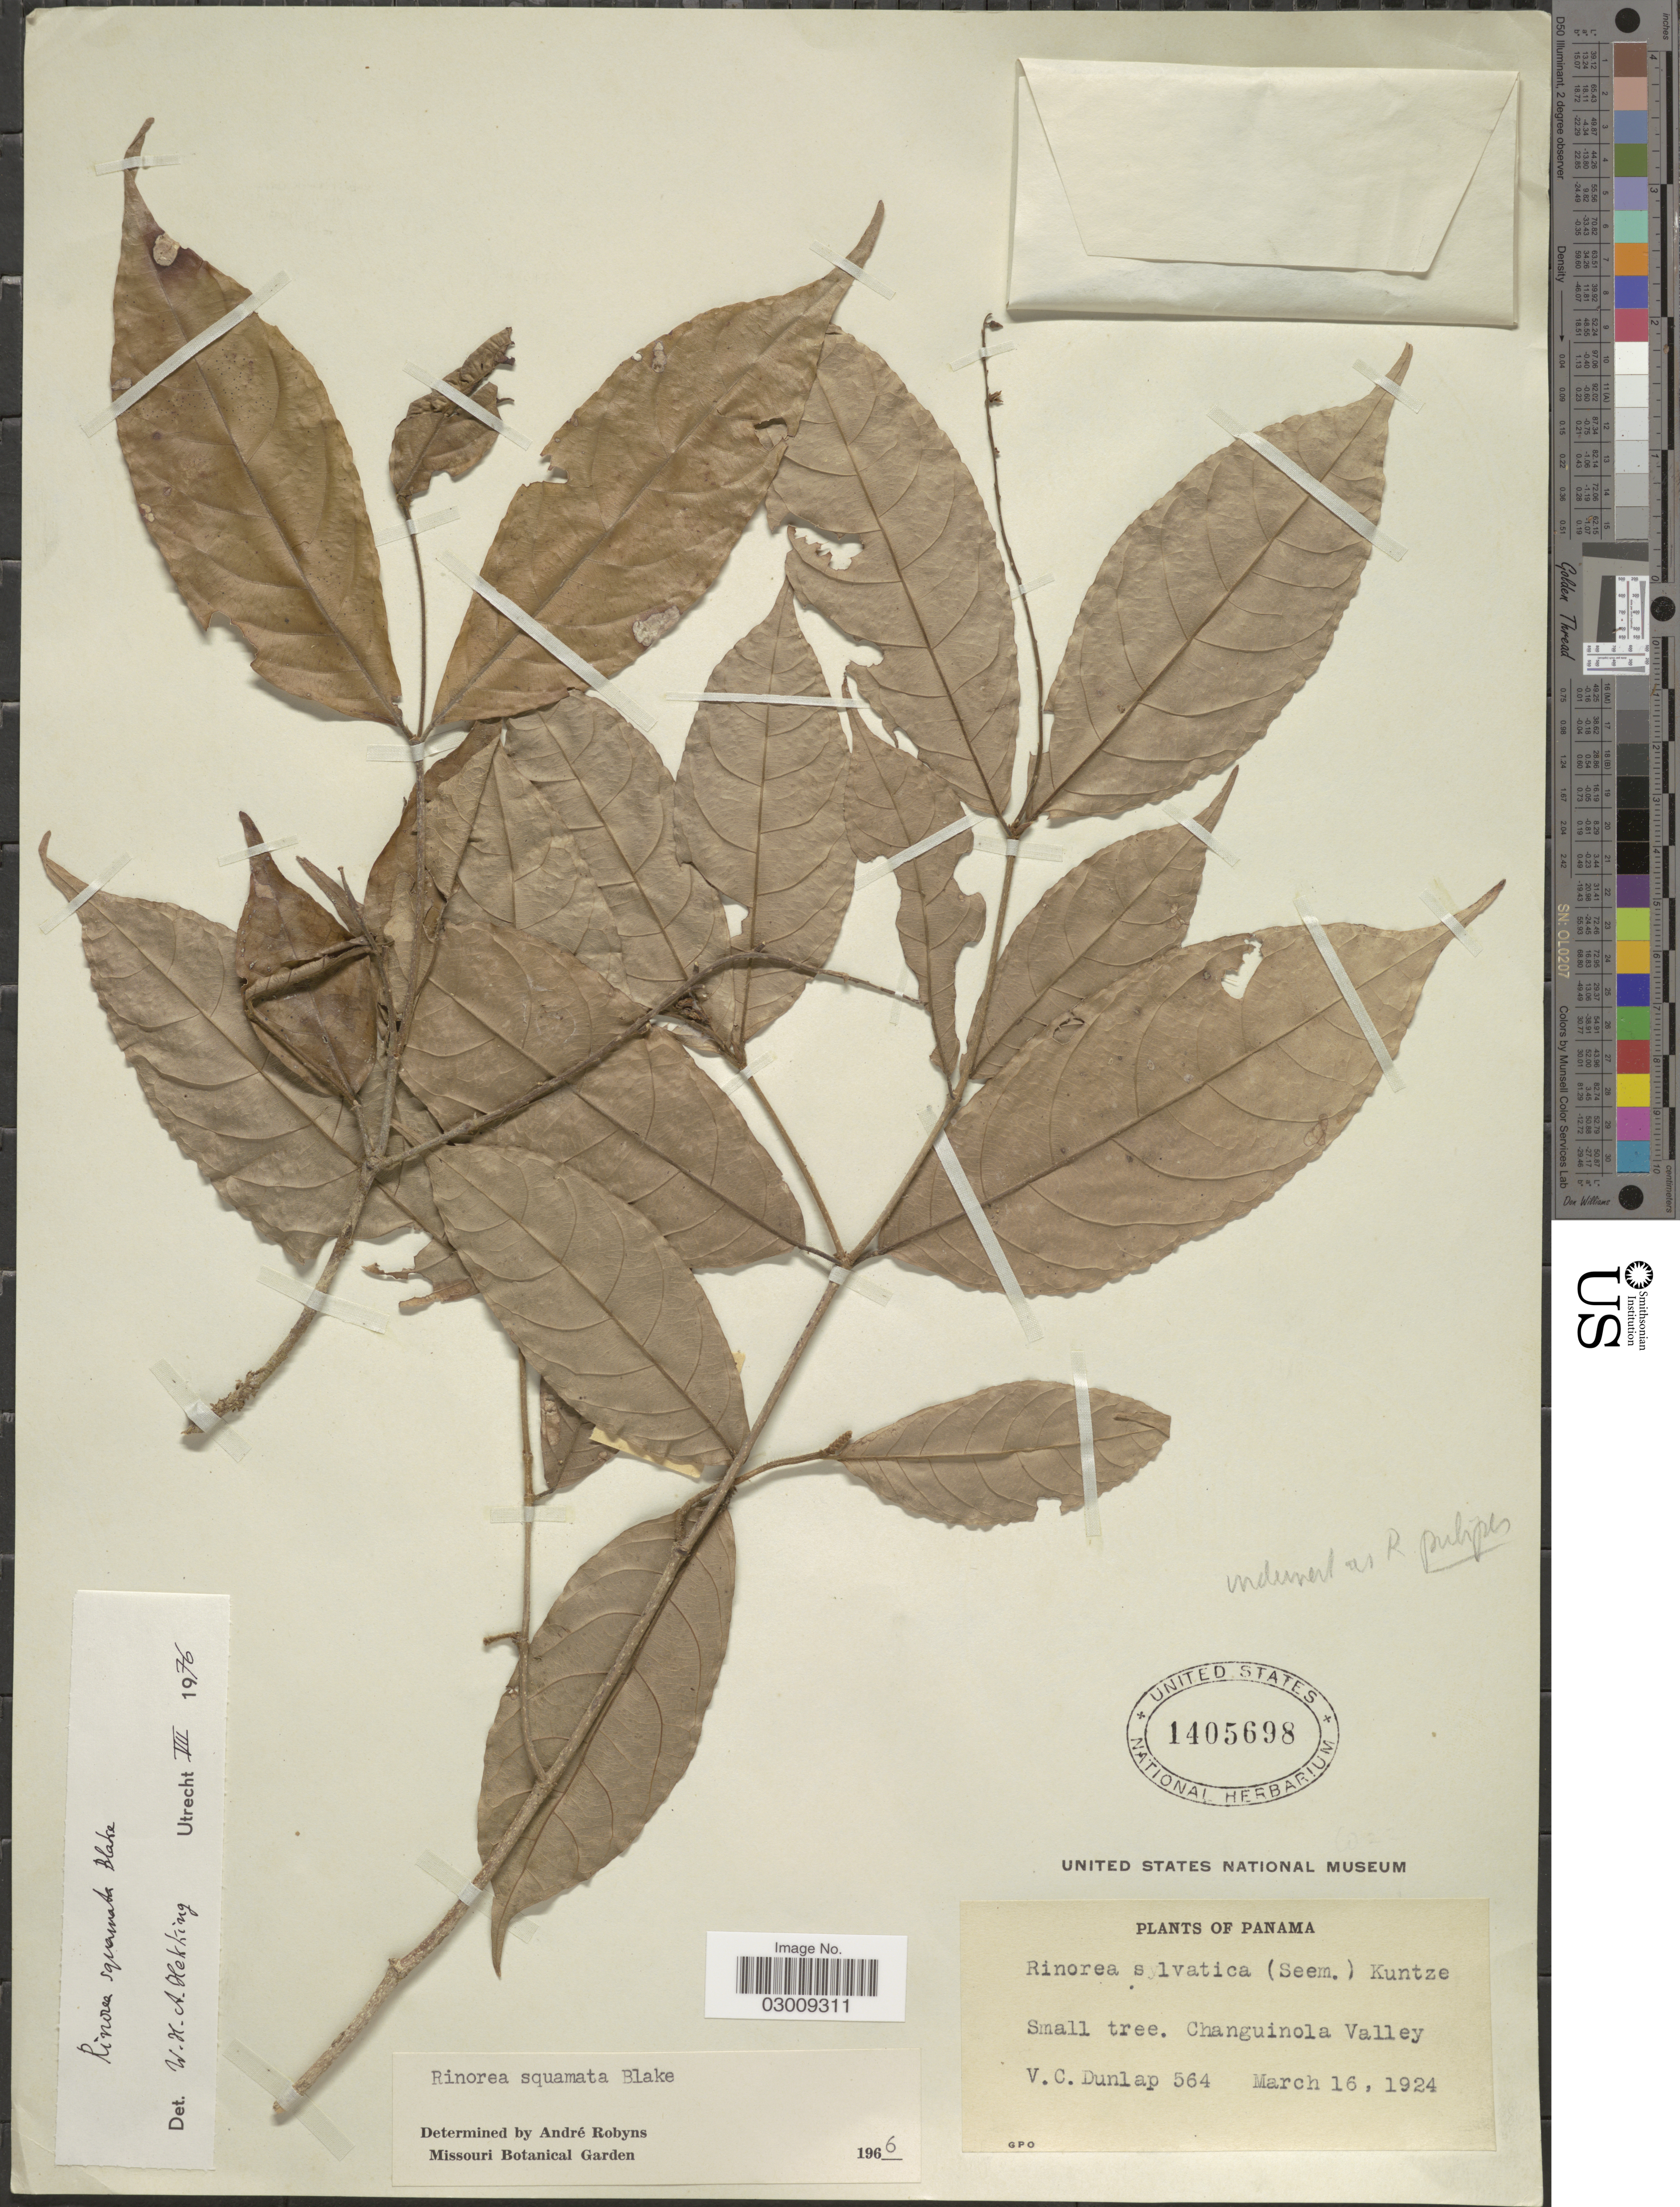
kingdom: Plantae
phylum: Tracheophyta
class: Magnoliopsida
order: Malpighiales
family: Violaceae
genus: Rinorea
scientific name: Rinorea squamata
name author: S.F. Blake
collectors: V. C. Dunlap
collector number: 564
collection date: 1924-03-16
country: Panama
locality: Changuinola Valley.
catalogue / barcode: US 1405698